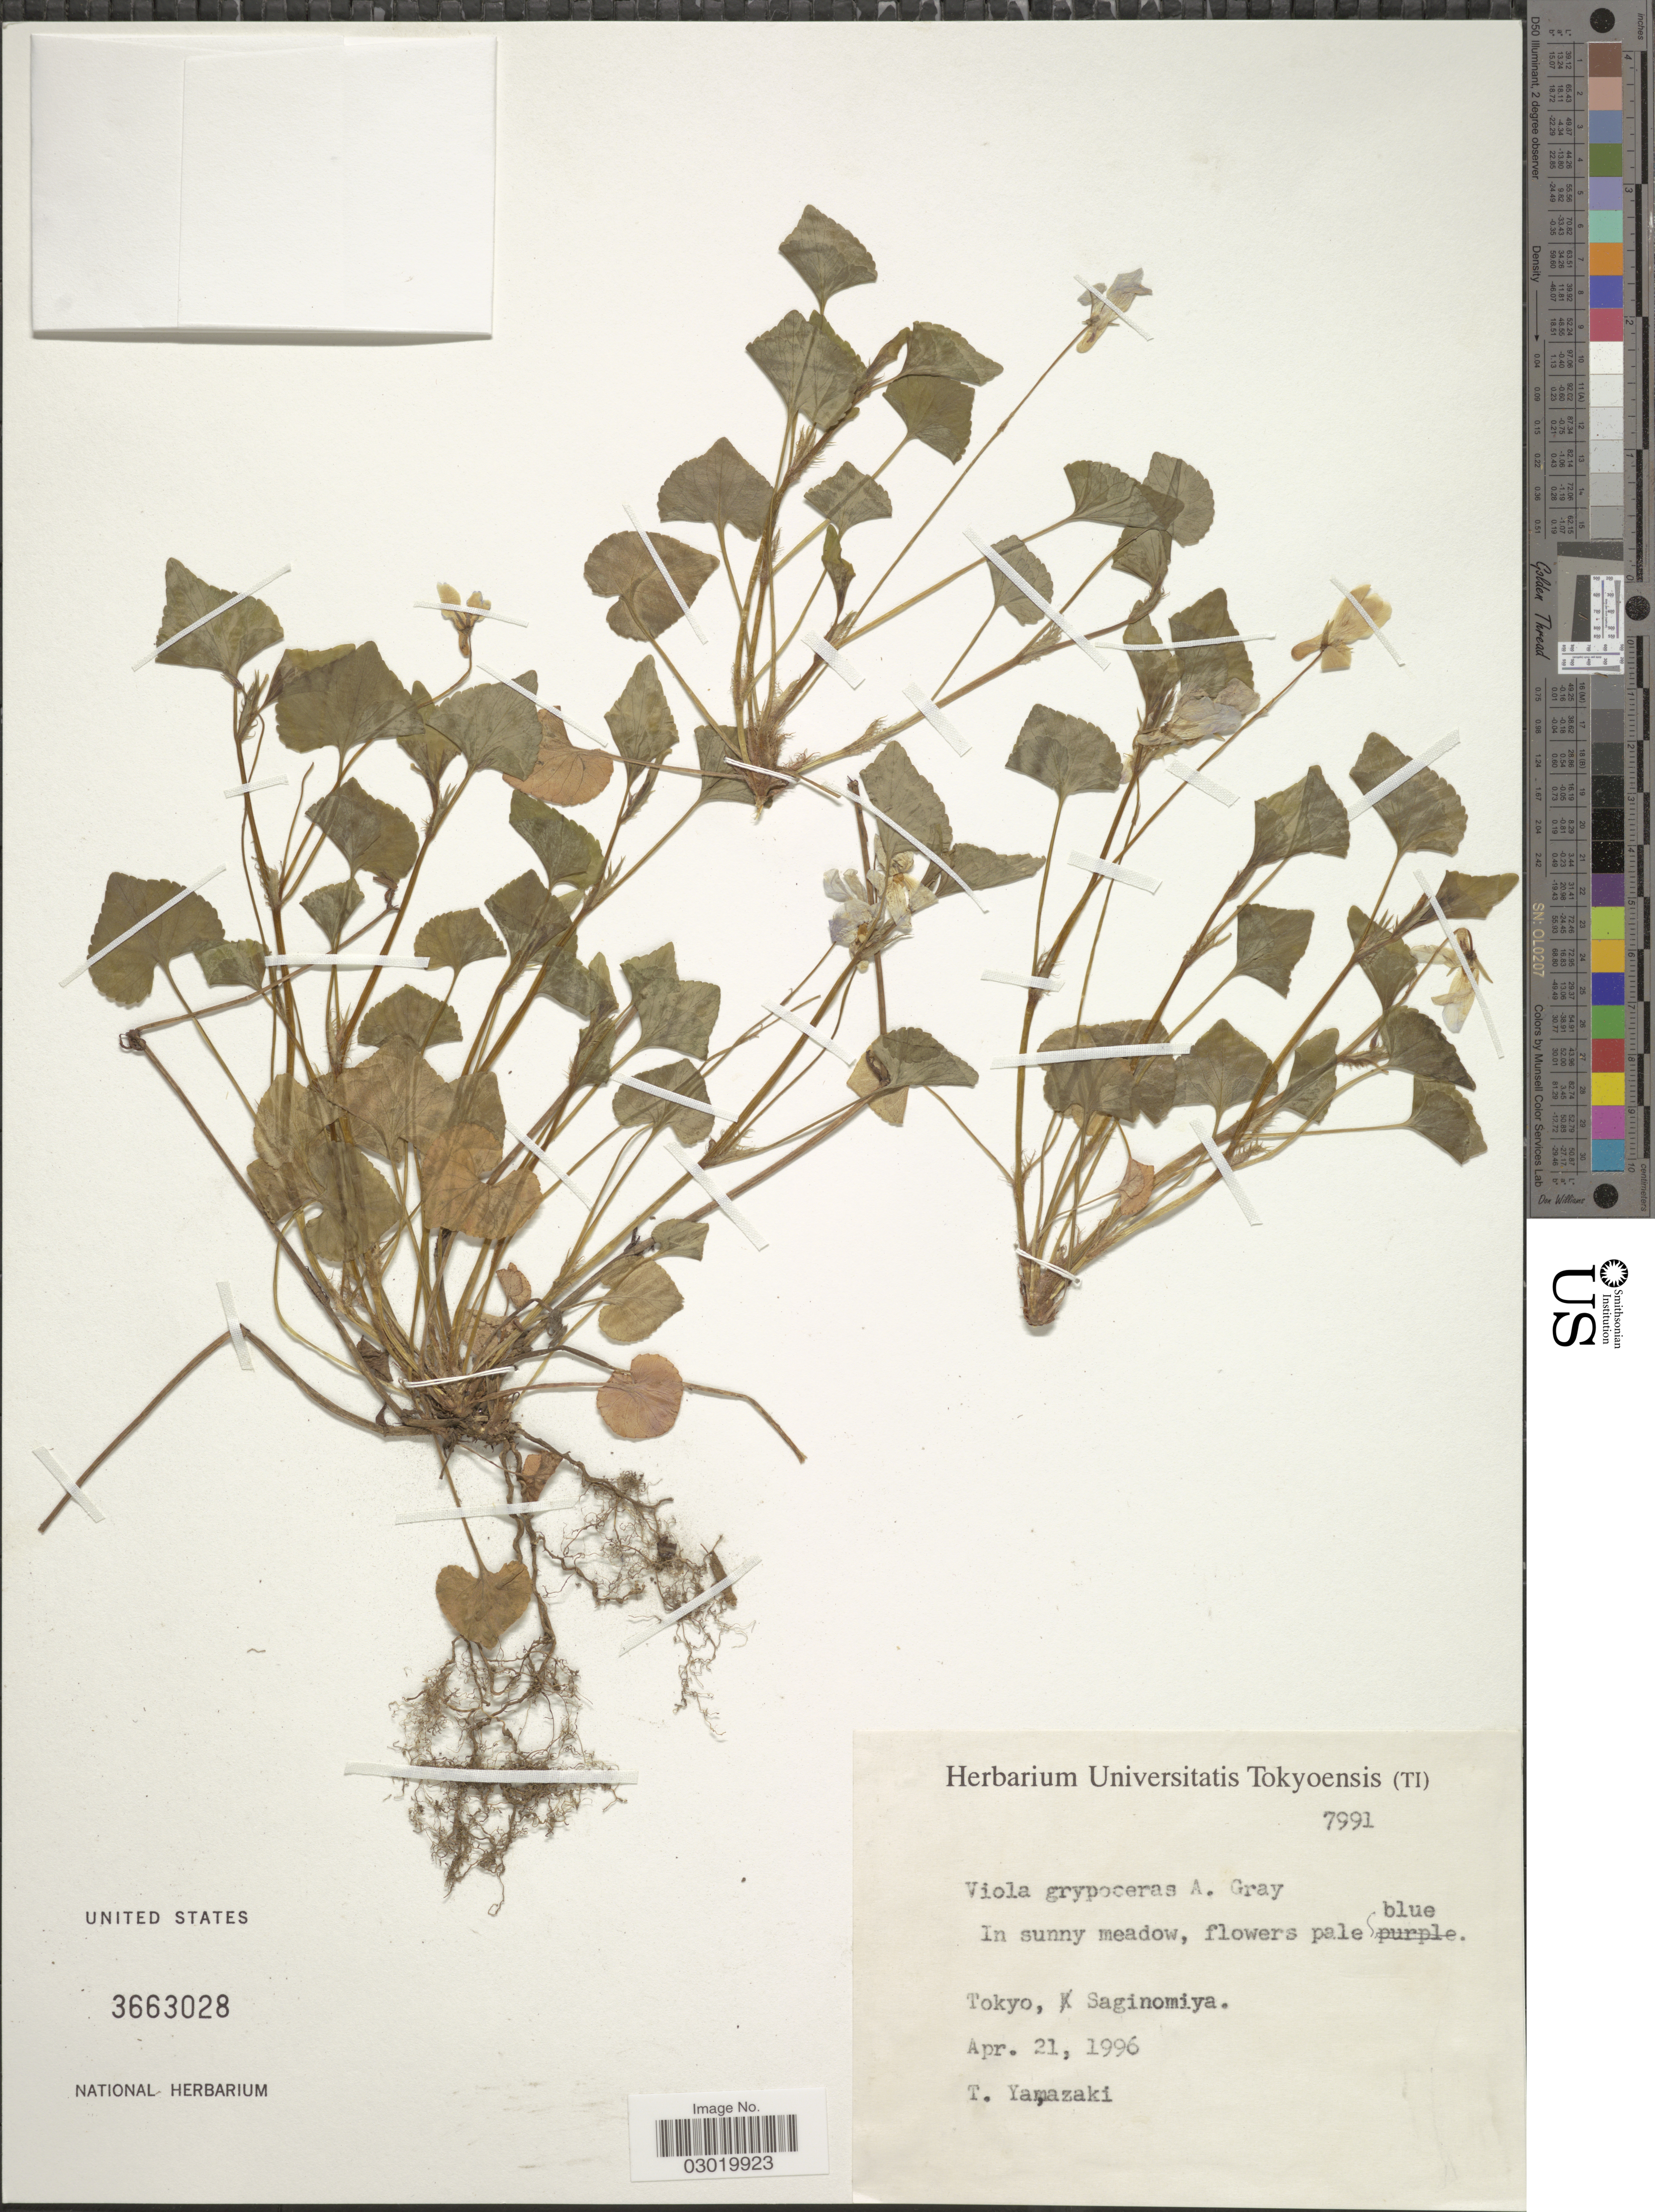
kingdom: Plantae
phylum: Tracheophyta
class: Magnoliopsida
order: Malpighiales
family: Violaceae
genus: Viola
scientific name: Viola grypoceras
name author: A. Gray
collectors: T. Yamazaki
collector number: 7991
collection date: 1996-04-21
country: Japan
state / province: Tokyo, Federal City of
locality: Tokyo, Saginomiya.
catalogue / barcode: US 3663028